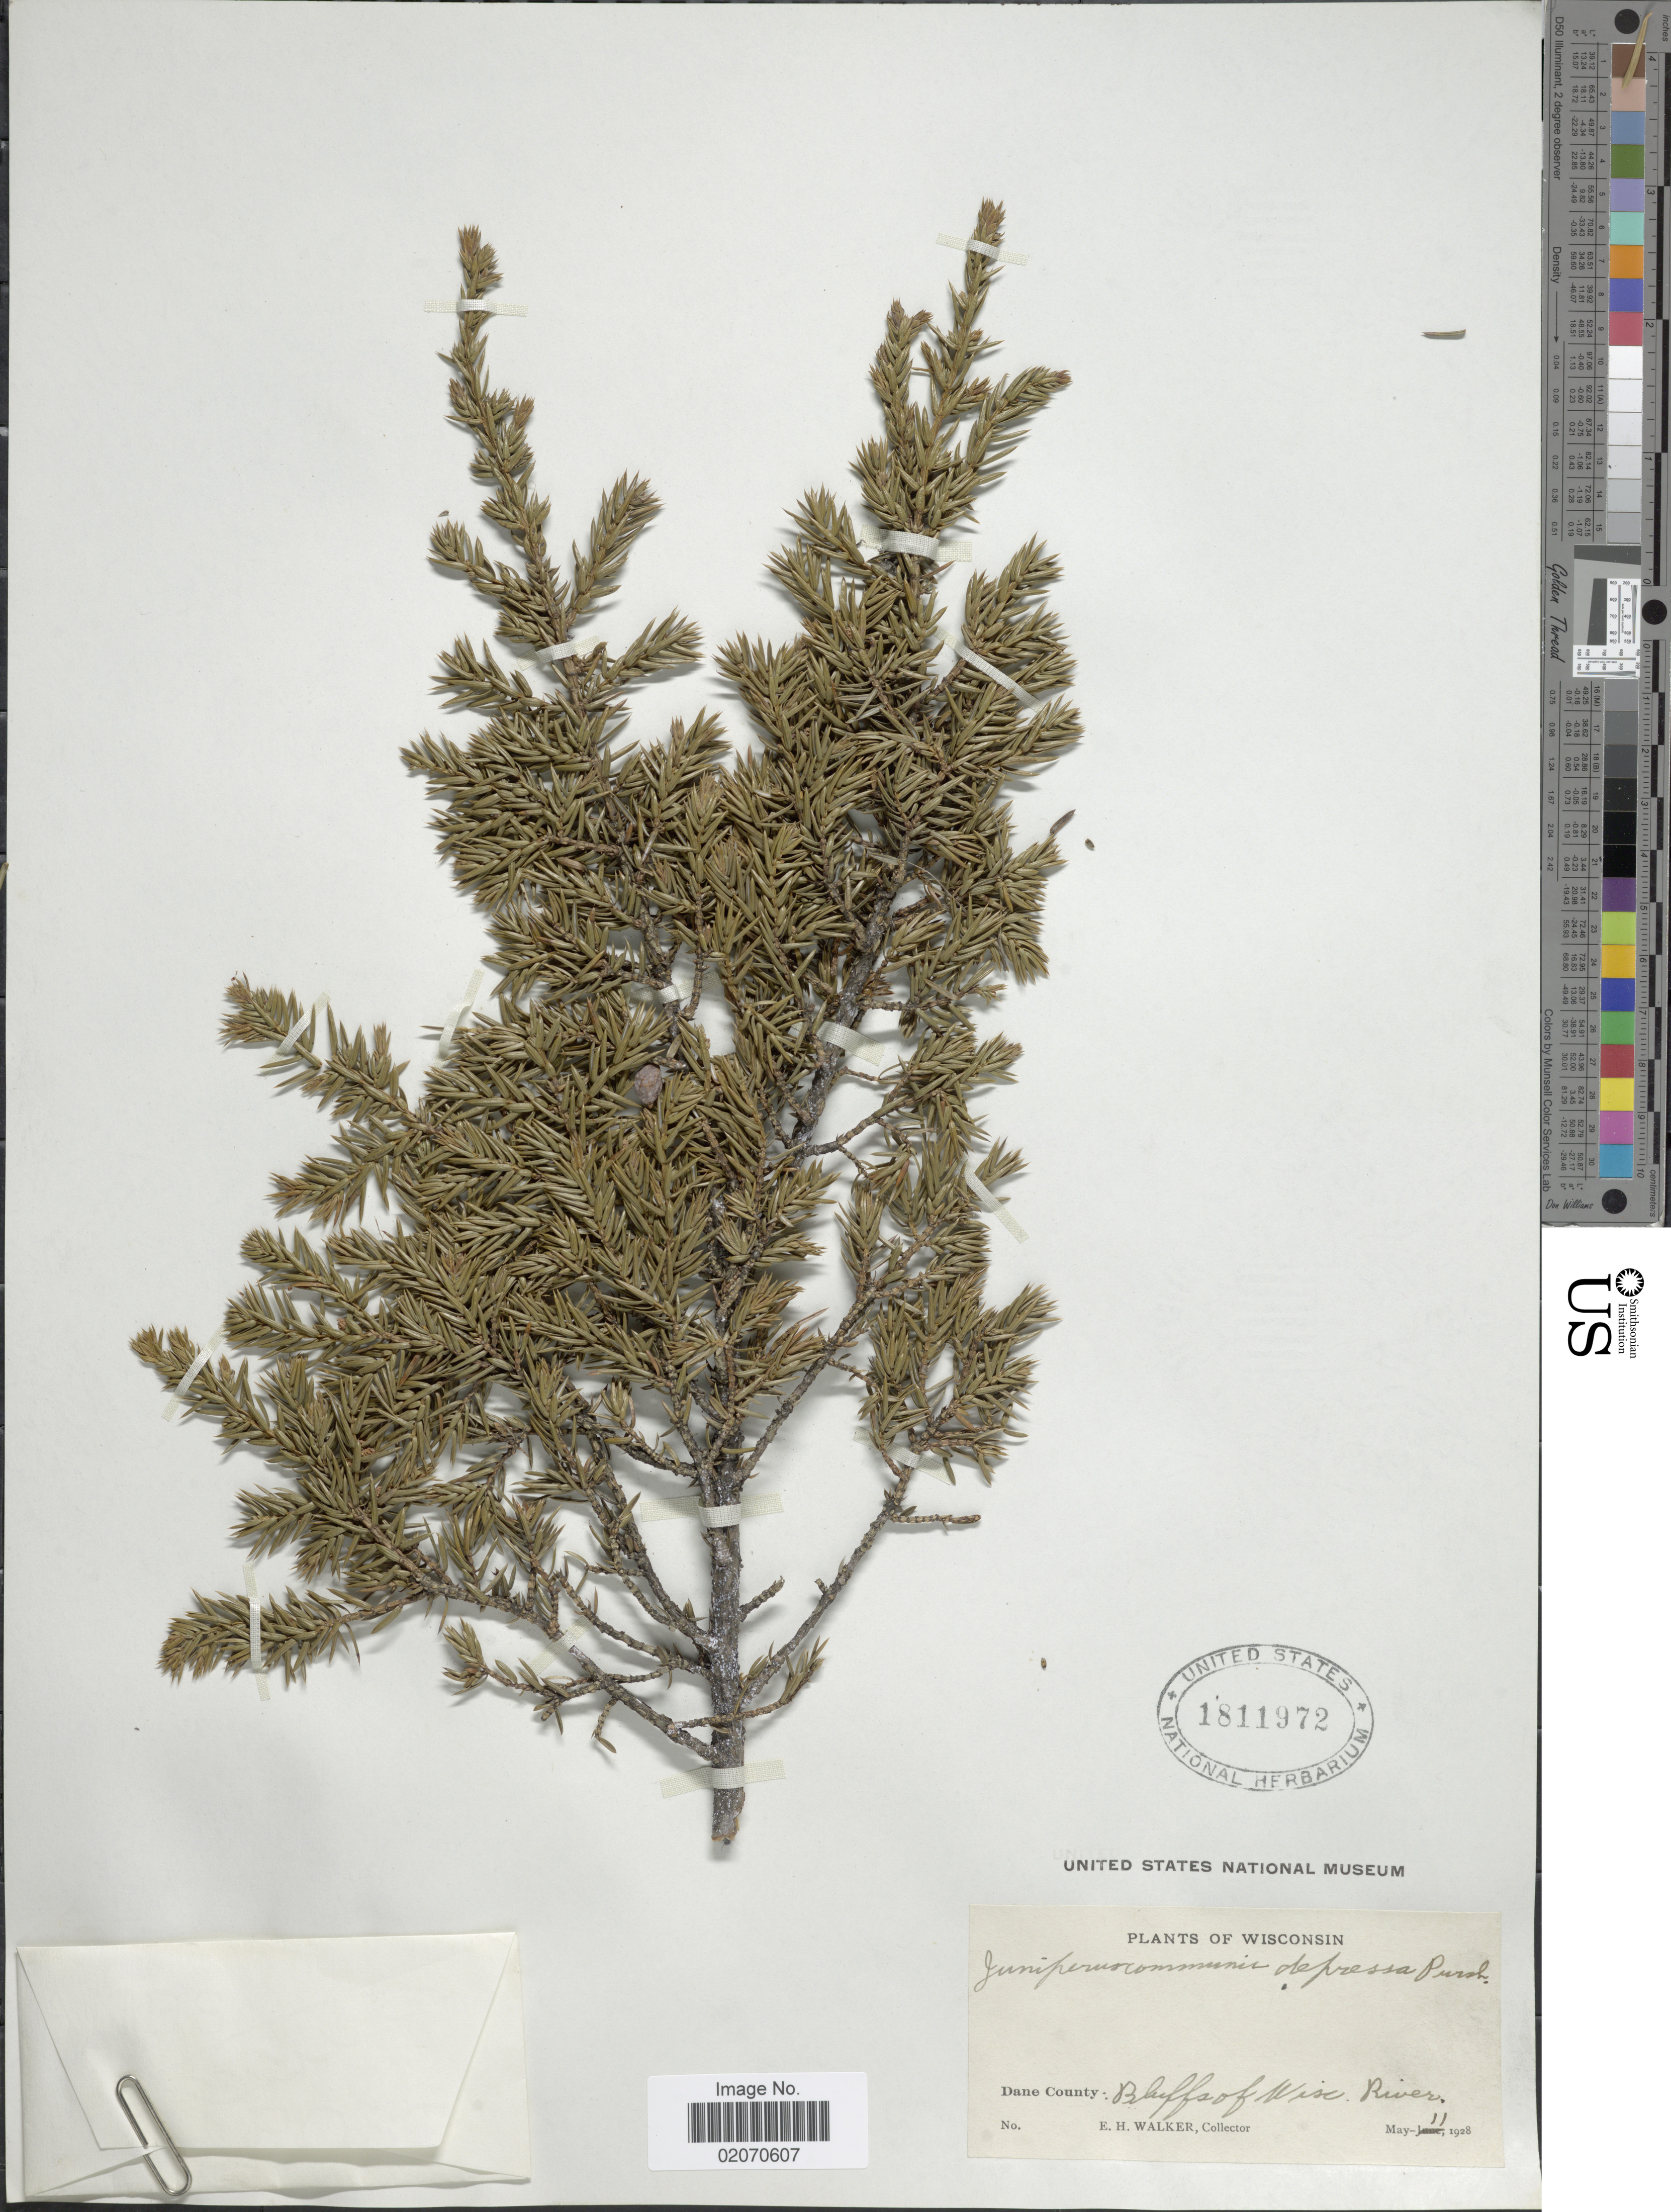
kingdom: Plantae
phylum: Tracheophyta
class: Pinopsida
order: Pinales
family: Cupressaceae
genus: Juniperus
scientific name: Juniperus communis var. depressa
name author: Pursh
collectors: E. H. Walker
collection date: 1928-05-11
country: United States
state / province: Wisconsin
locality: Dane County: Bluffs of Wisc. River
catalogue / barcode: US 1811972